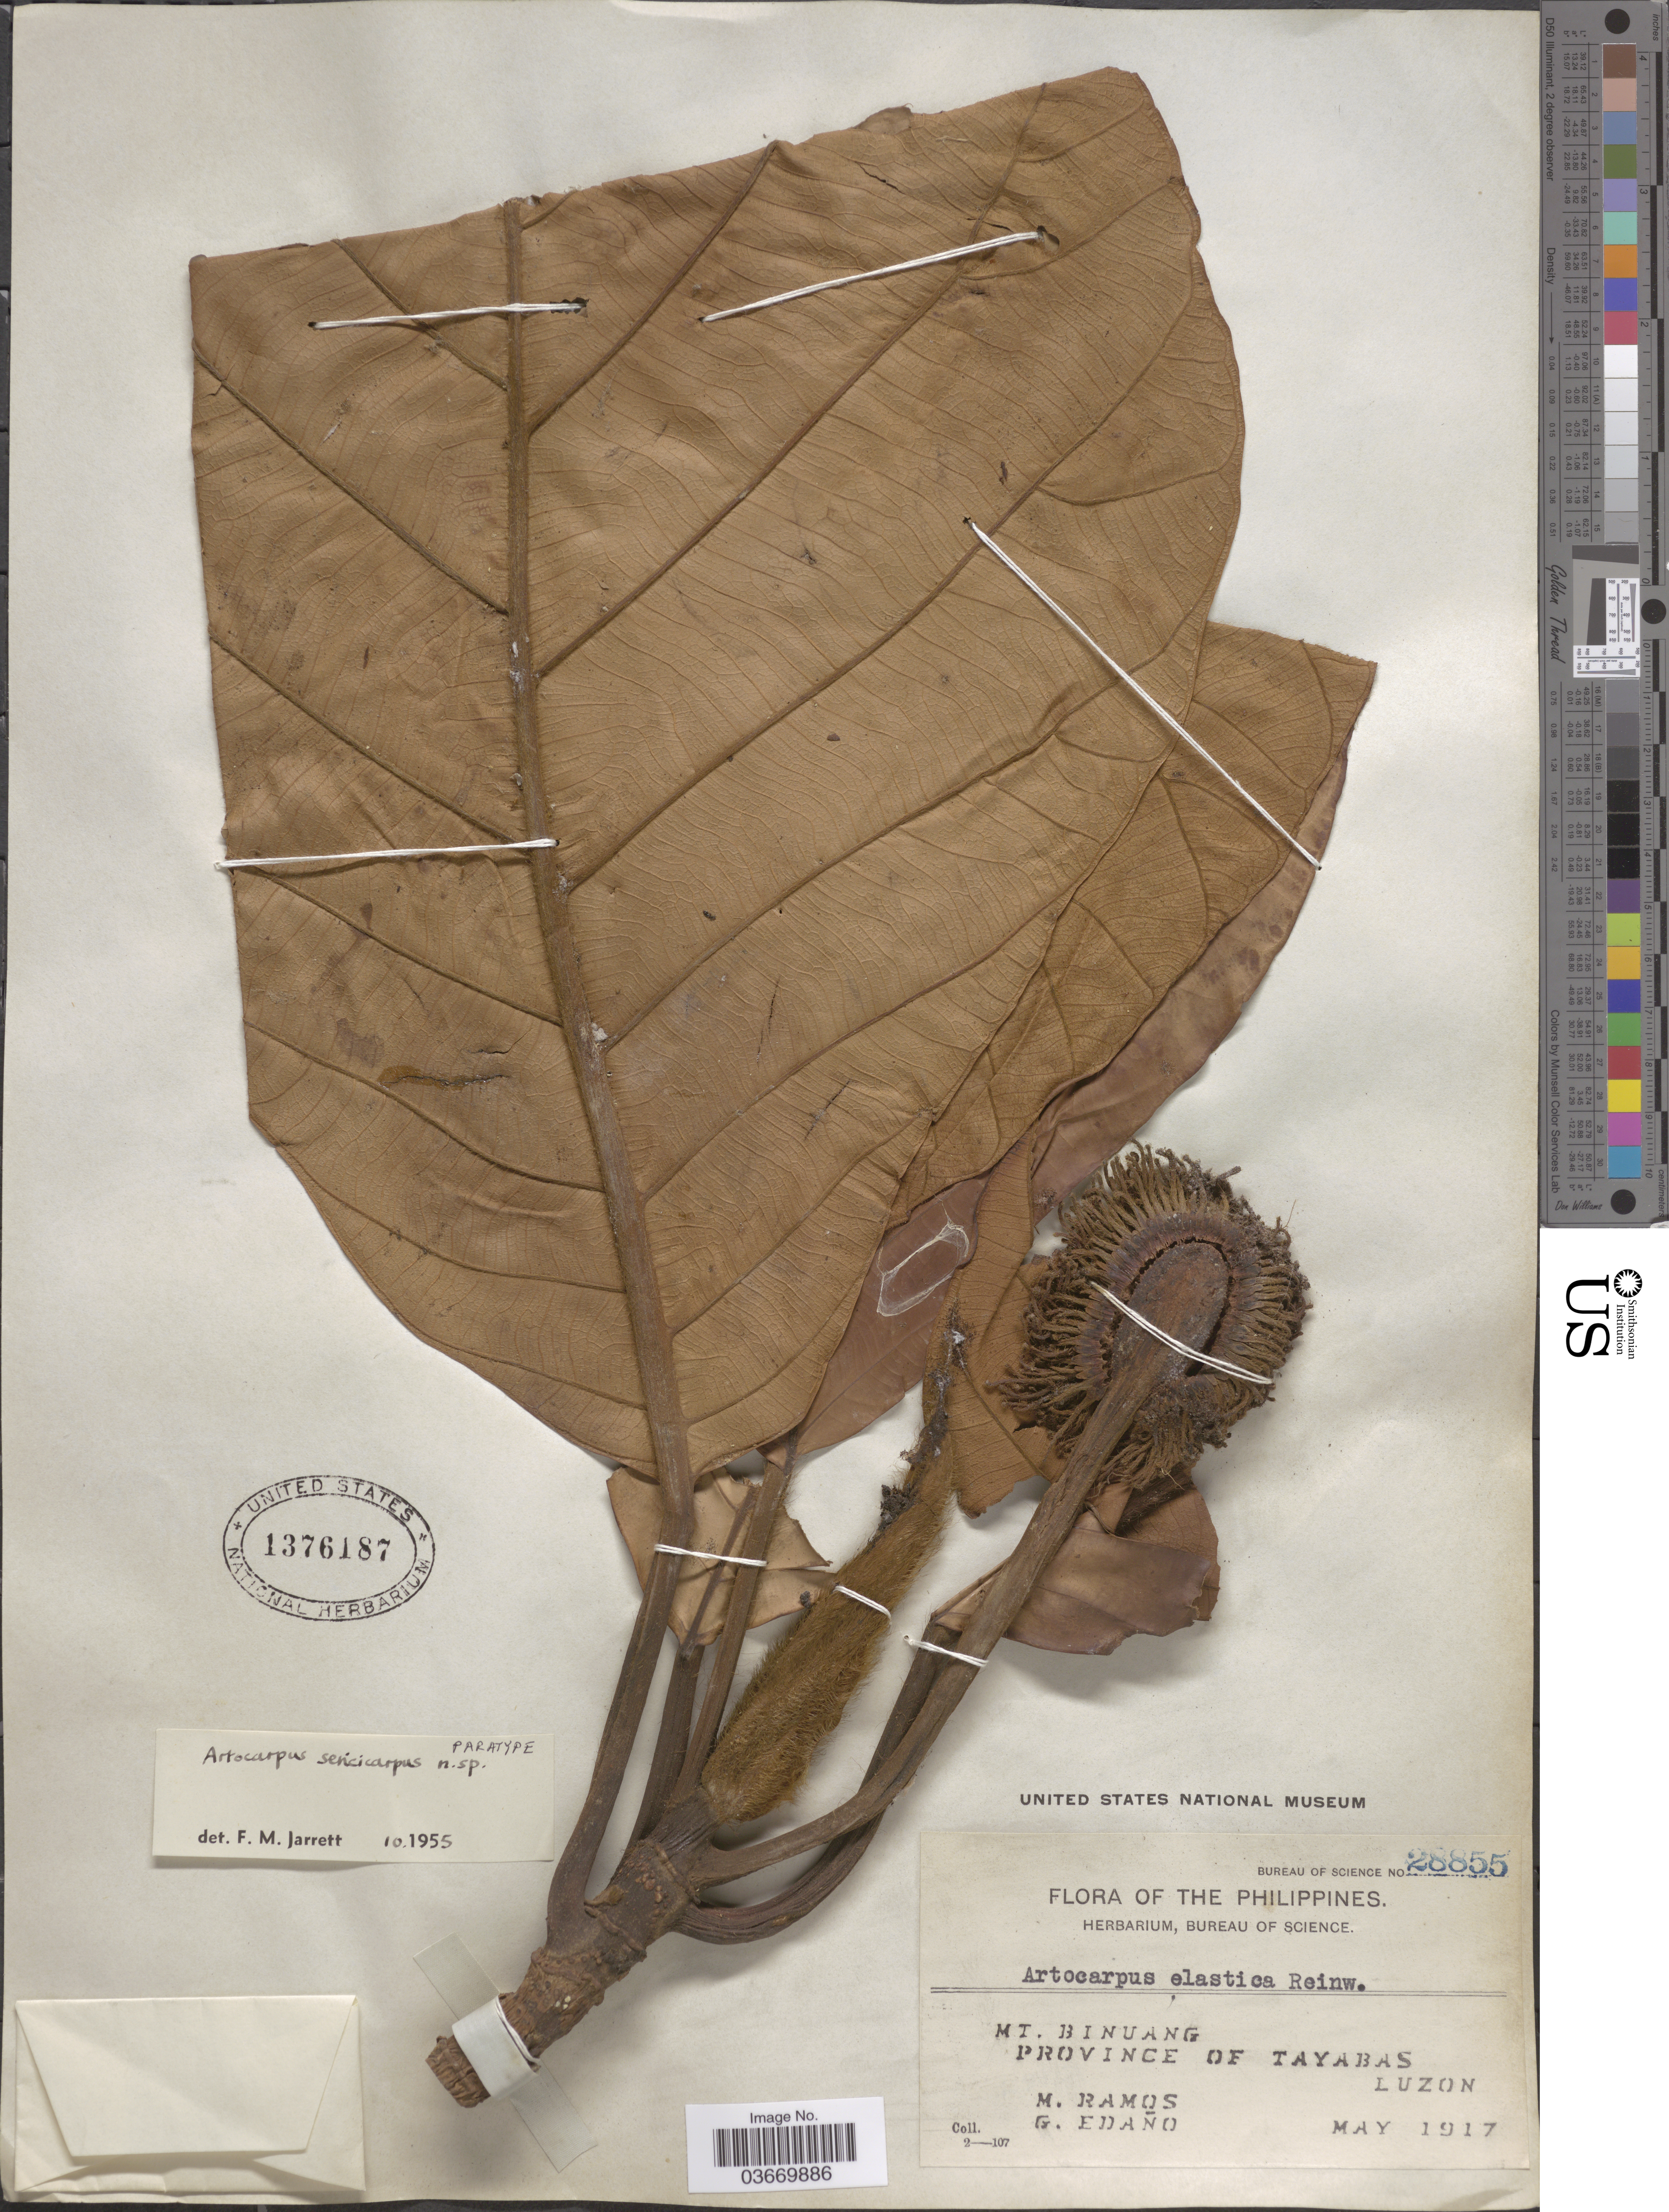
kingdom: Plantae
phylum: Tracheophyta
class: Magnoliopsida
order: Rosales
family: Moraceae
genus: Artocarpus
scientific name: Artocarpus sericicarpus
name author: F.M. Jarrett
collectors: M. Ramos & G. Edaño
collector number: Bureau of Science 28855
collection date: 1917-05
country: Philippines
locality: Mt. Binuang, Province of Tayabas, Luzon.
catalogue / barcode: US 1376187